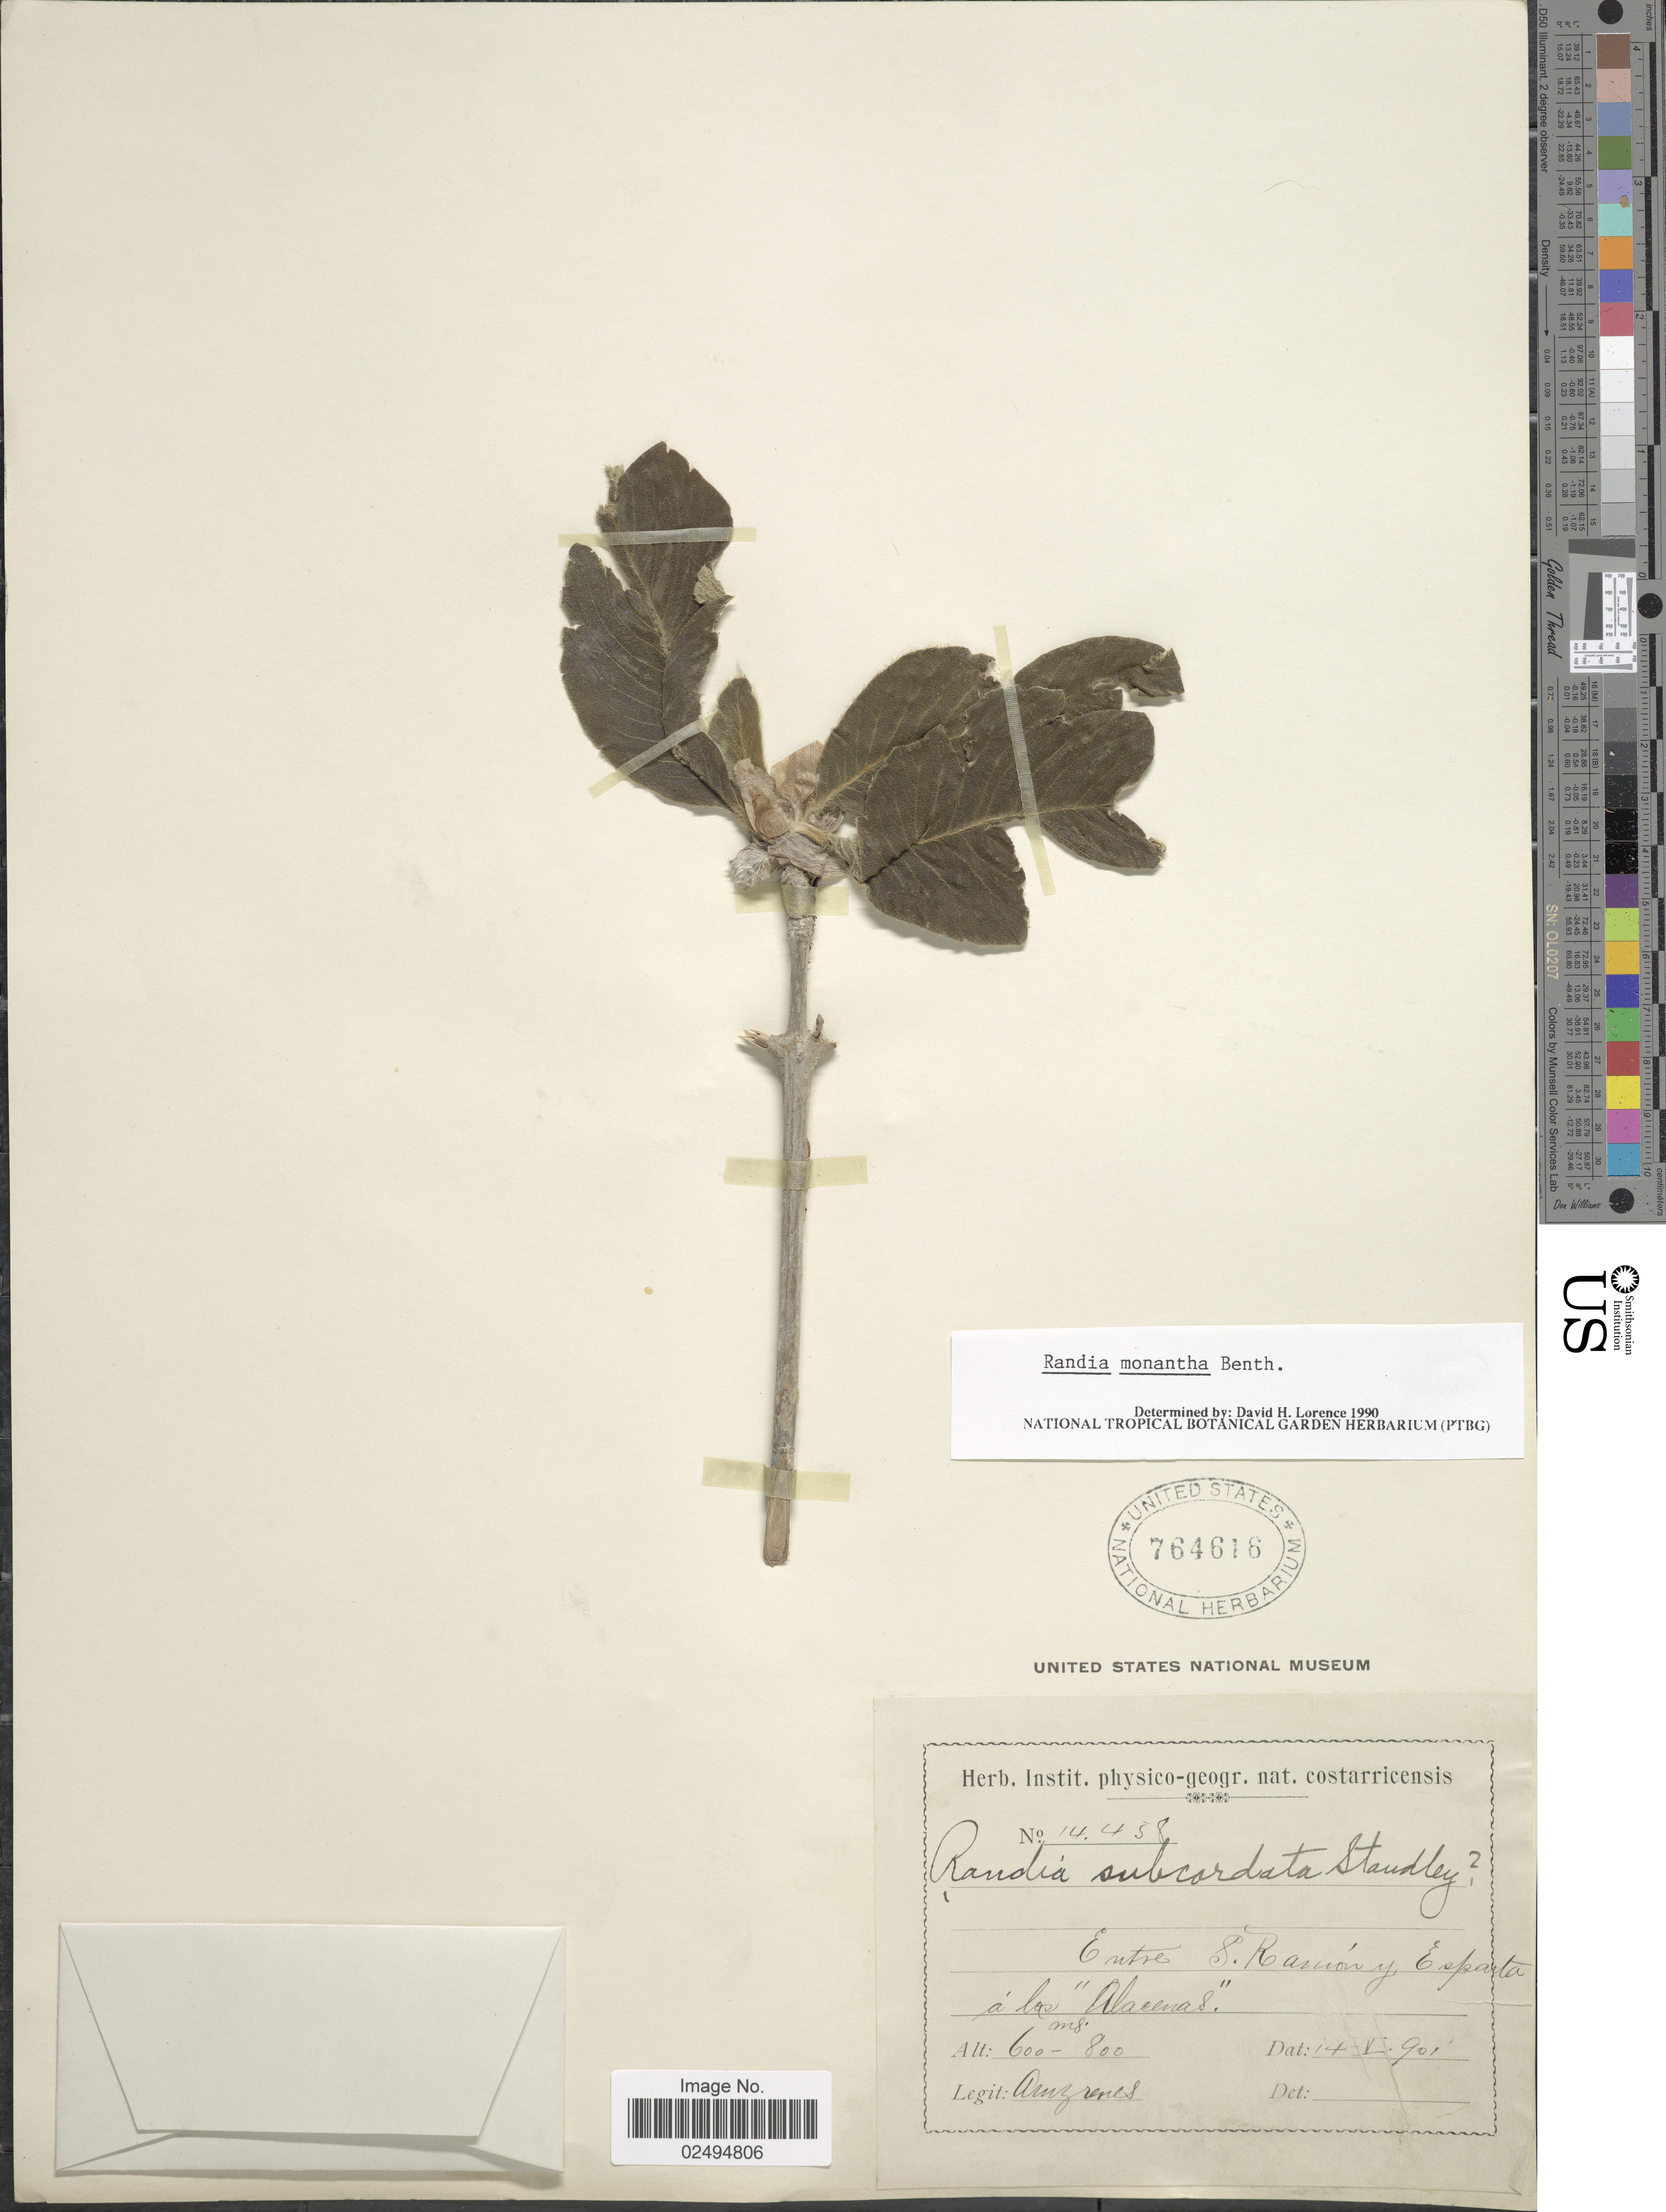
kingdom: Plantae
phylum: Tracheophyta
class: Magnoliopsida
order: Gentianales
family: Rubiaceae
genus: Randia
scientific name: Randia monantha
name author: Benth.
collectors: A. Brenes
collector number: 14458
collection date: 1901-05-14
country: Costa Rica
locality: Entre S. Ramon y Esparta a los "Alacenas"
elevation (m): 600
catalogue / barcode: US 764616